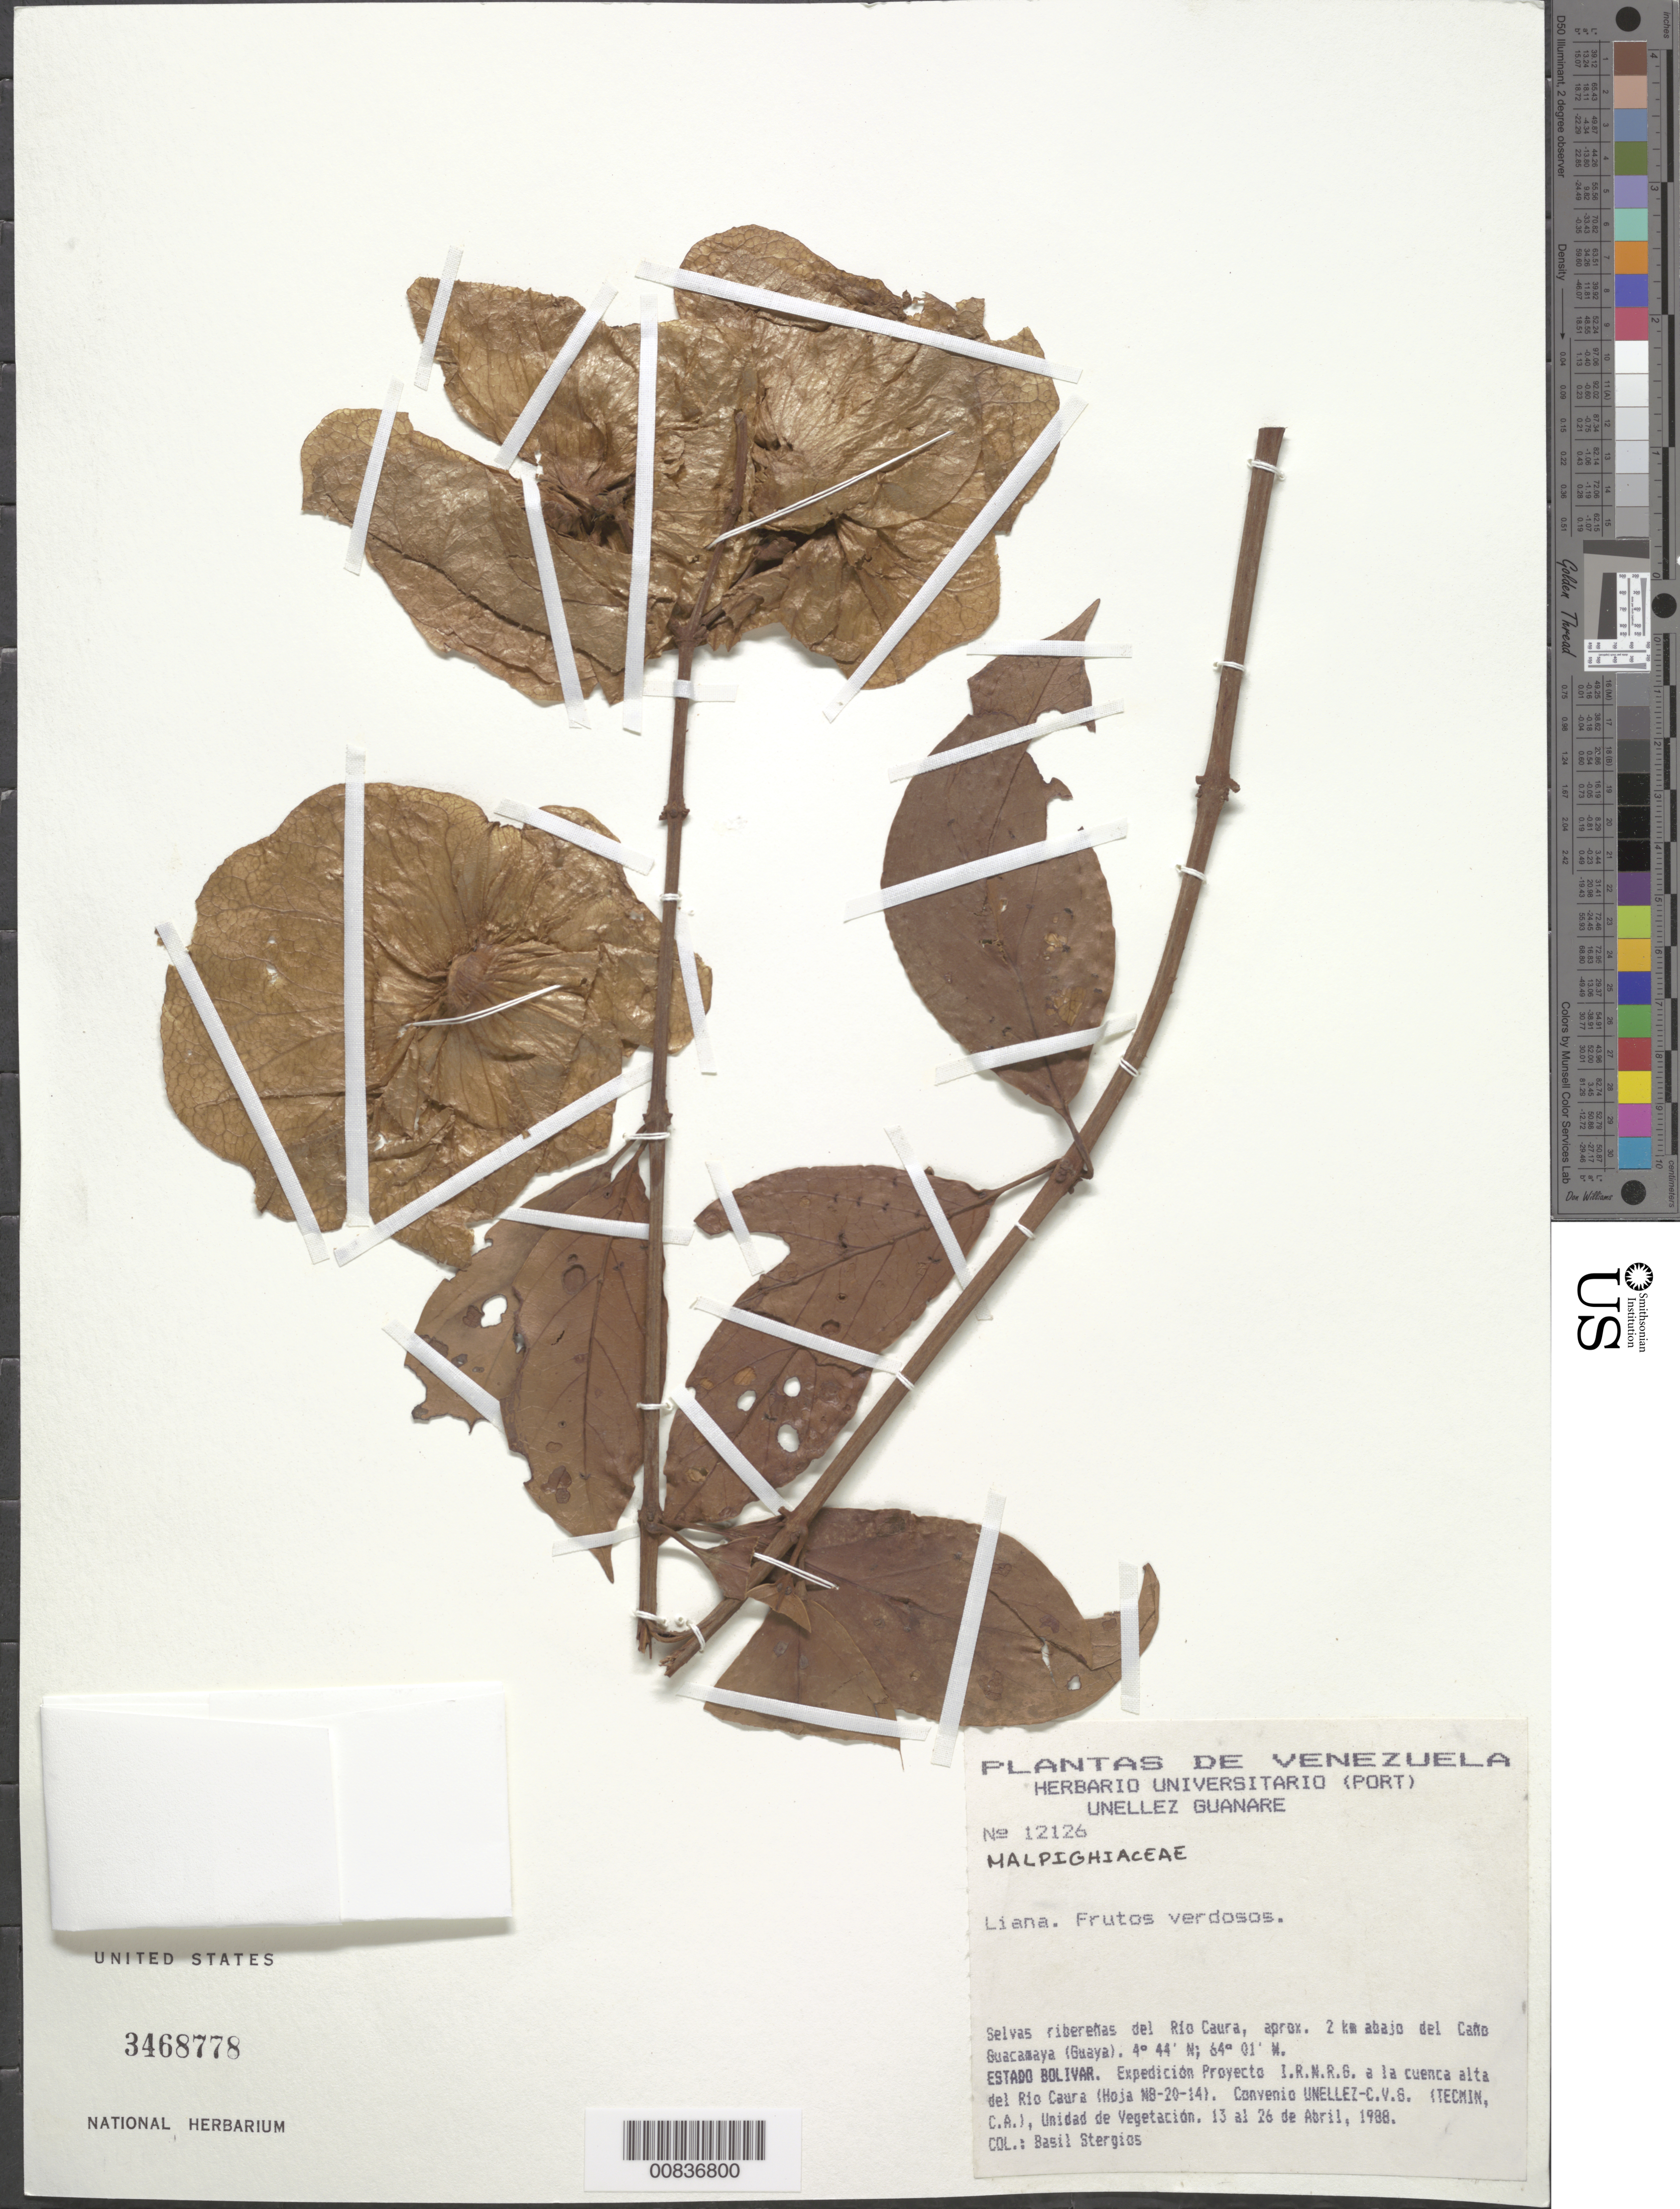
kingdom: Plantae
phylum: Tracheophyta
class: Magnoliopsida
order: Malpighiales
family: Malpighiaceae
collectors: B. G. Stergios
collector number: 12126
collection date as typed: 13-Apr-88 to 26-Apr-88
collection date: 1988-04-13/1988-04-26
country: Venezuela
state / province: Bolívar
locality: Río Caura, 2 km del Caño Guacamaya (Guaya)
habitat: Selvas riberenas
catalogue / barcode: US 3468778